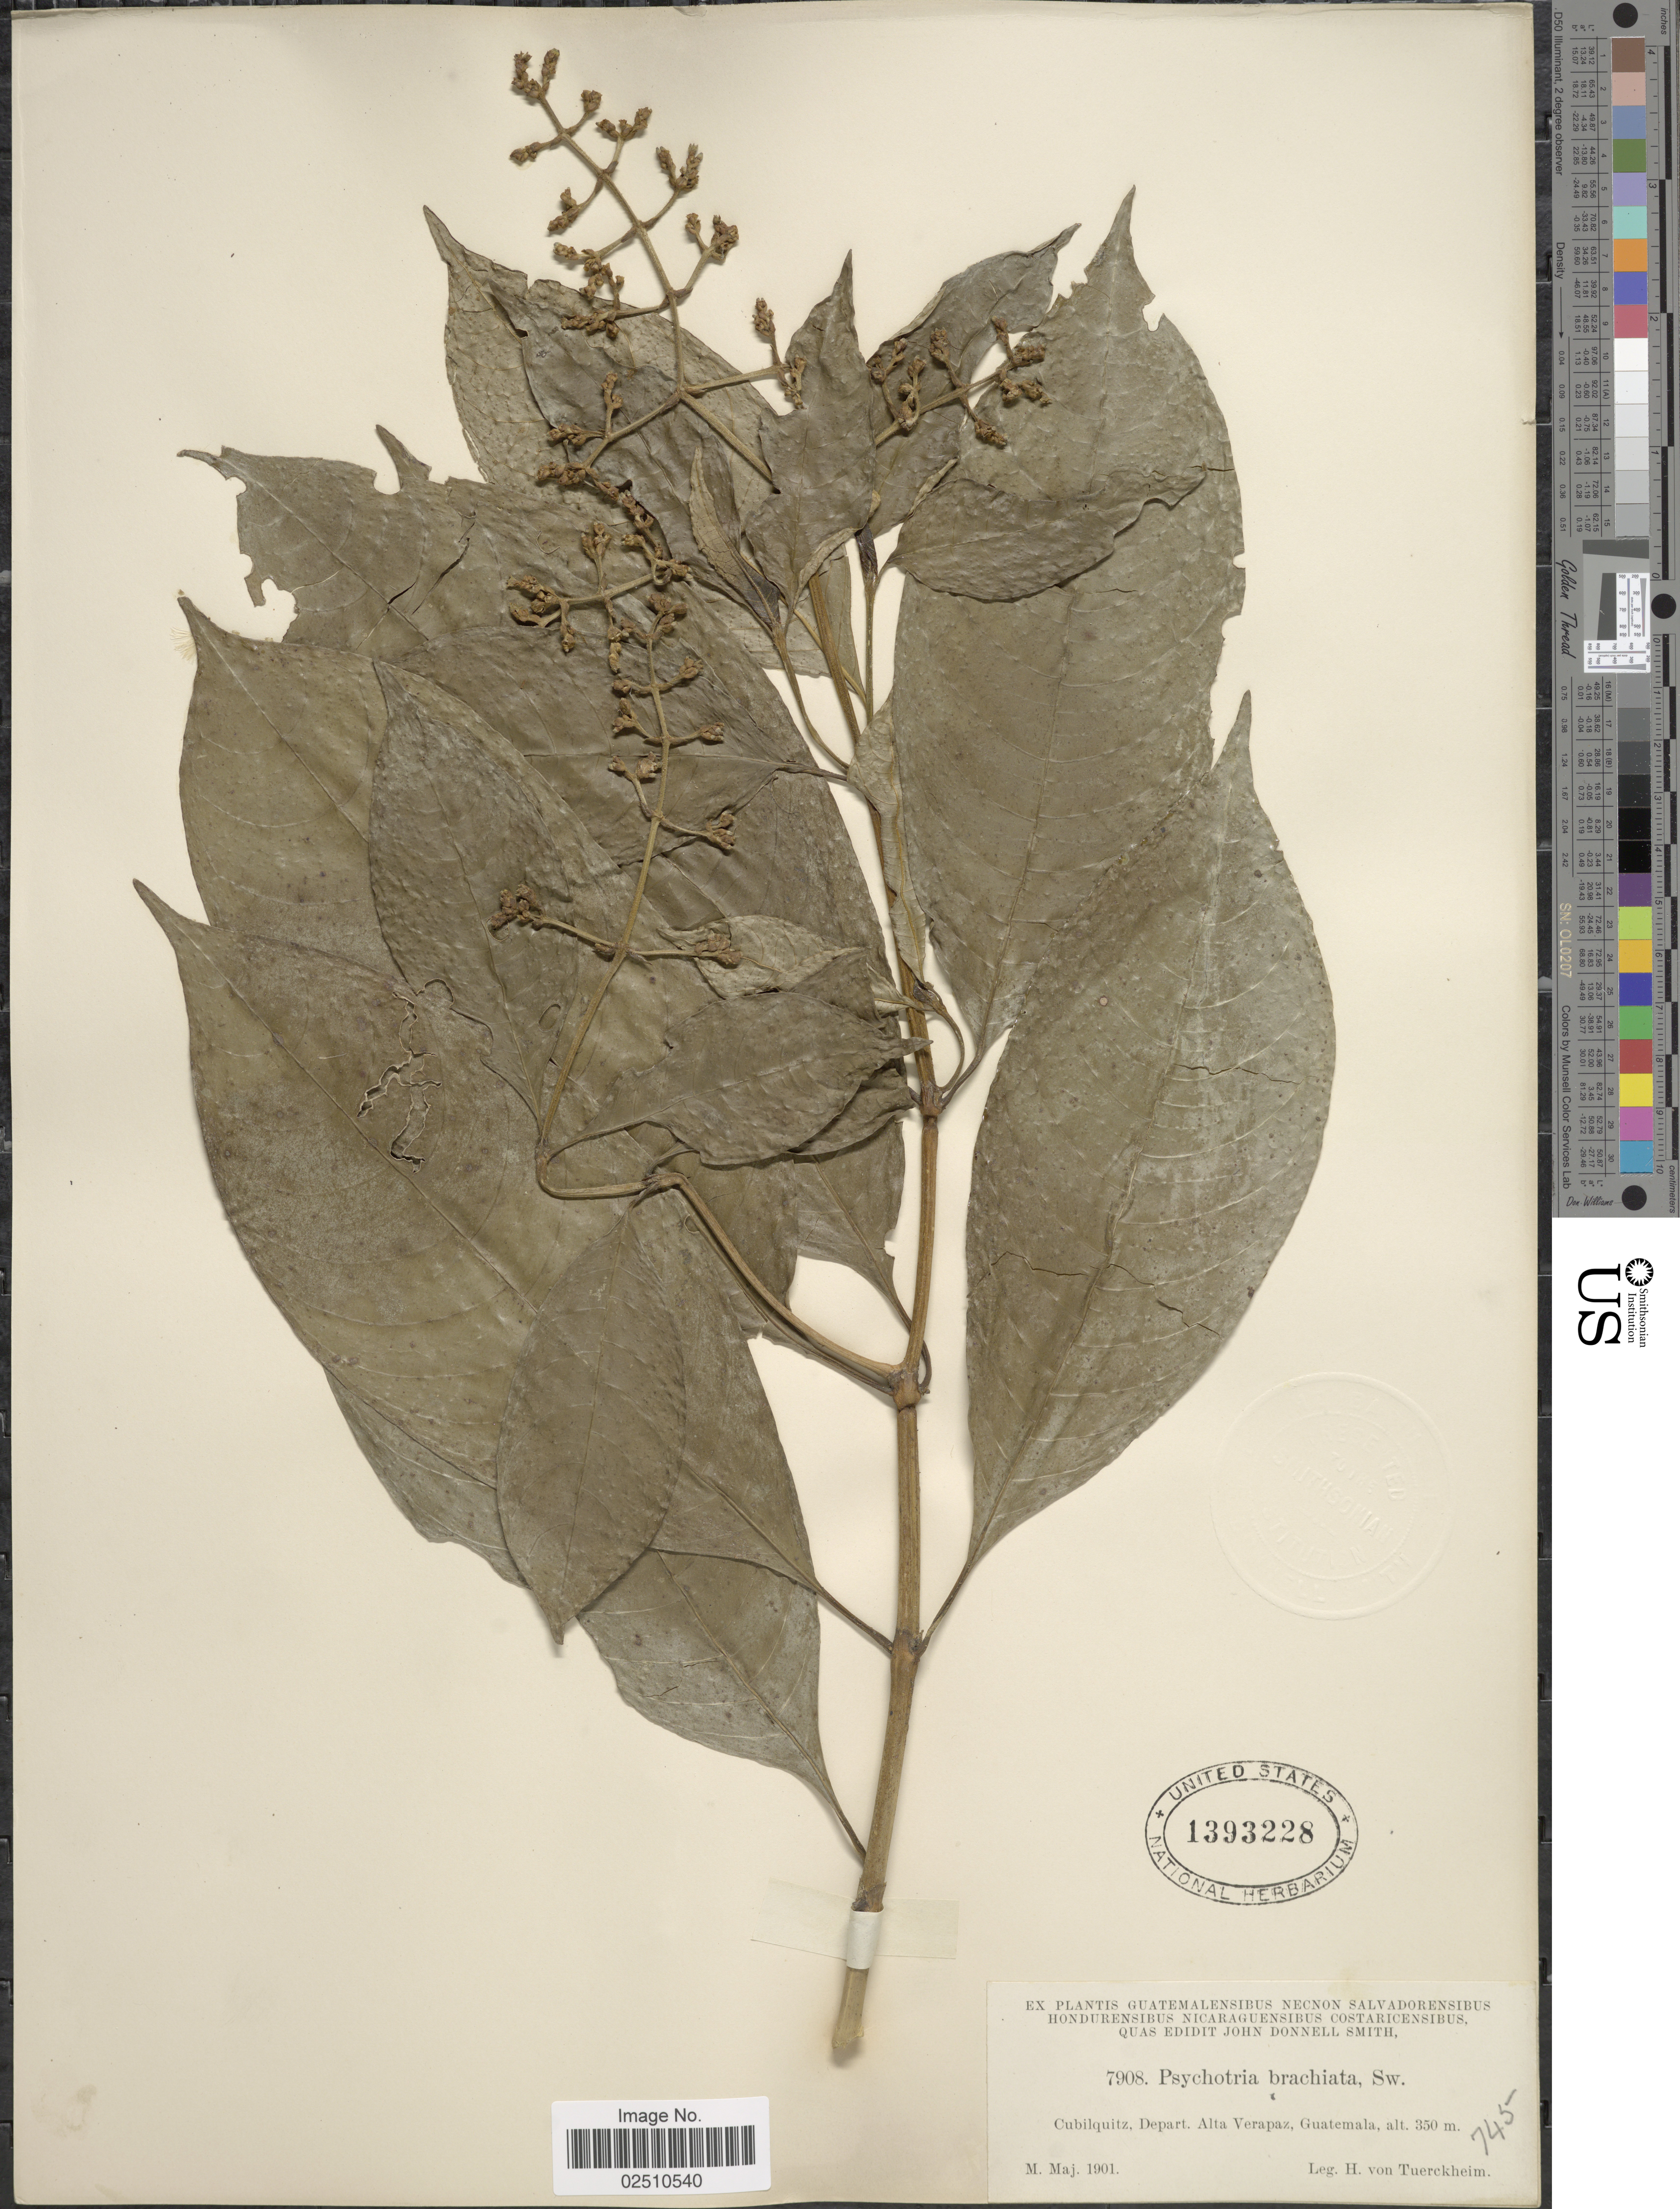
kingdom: Plantae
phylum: Tracheophyta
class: Magnoliopsida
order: Gentianales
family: Rubiaceae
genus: Psychotria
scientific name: Psychotria brachiata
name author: Sw.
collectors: H. von Türckheim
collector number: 7908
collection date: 1901-05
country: Guatemala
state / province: Alta Verapaz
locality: Cubilquitz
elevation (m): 350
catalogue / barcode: US 1393228